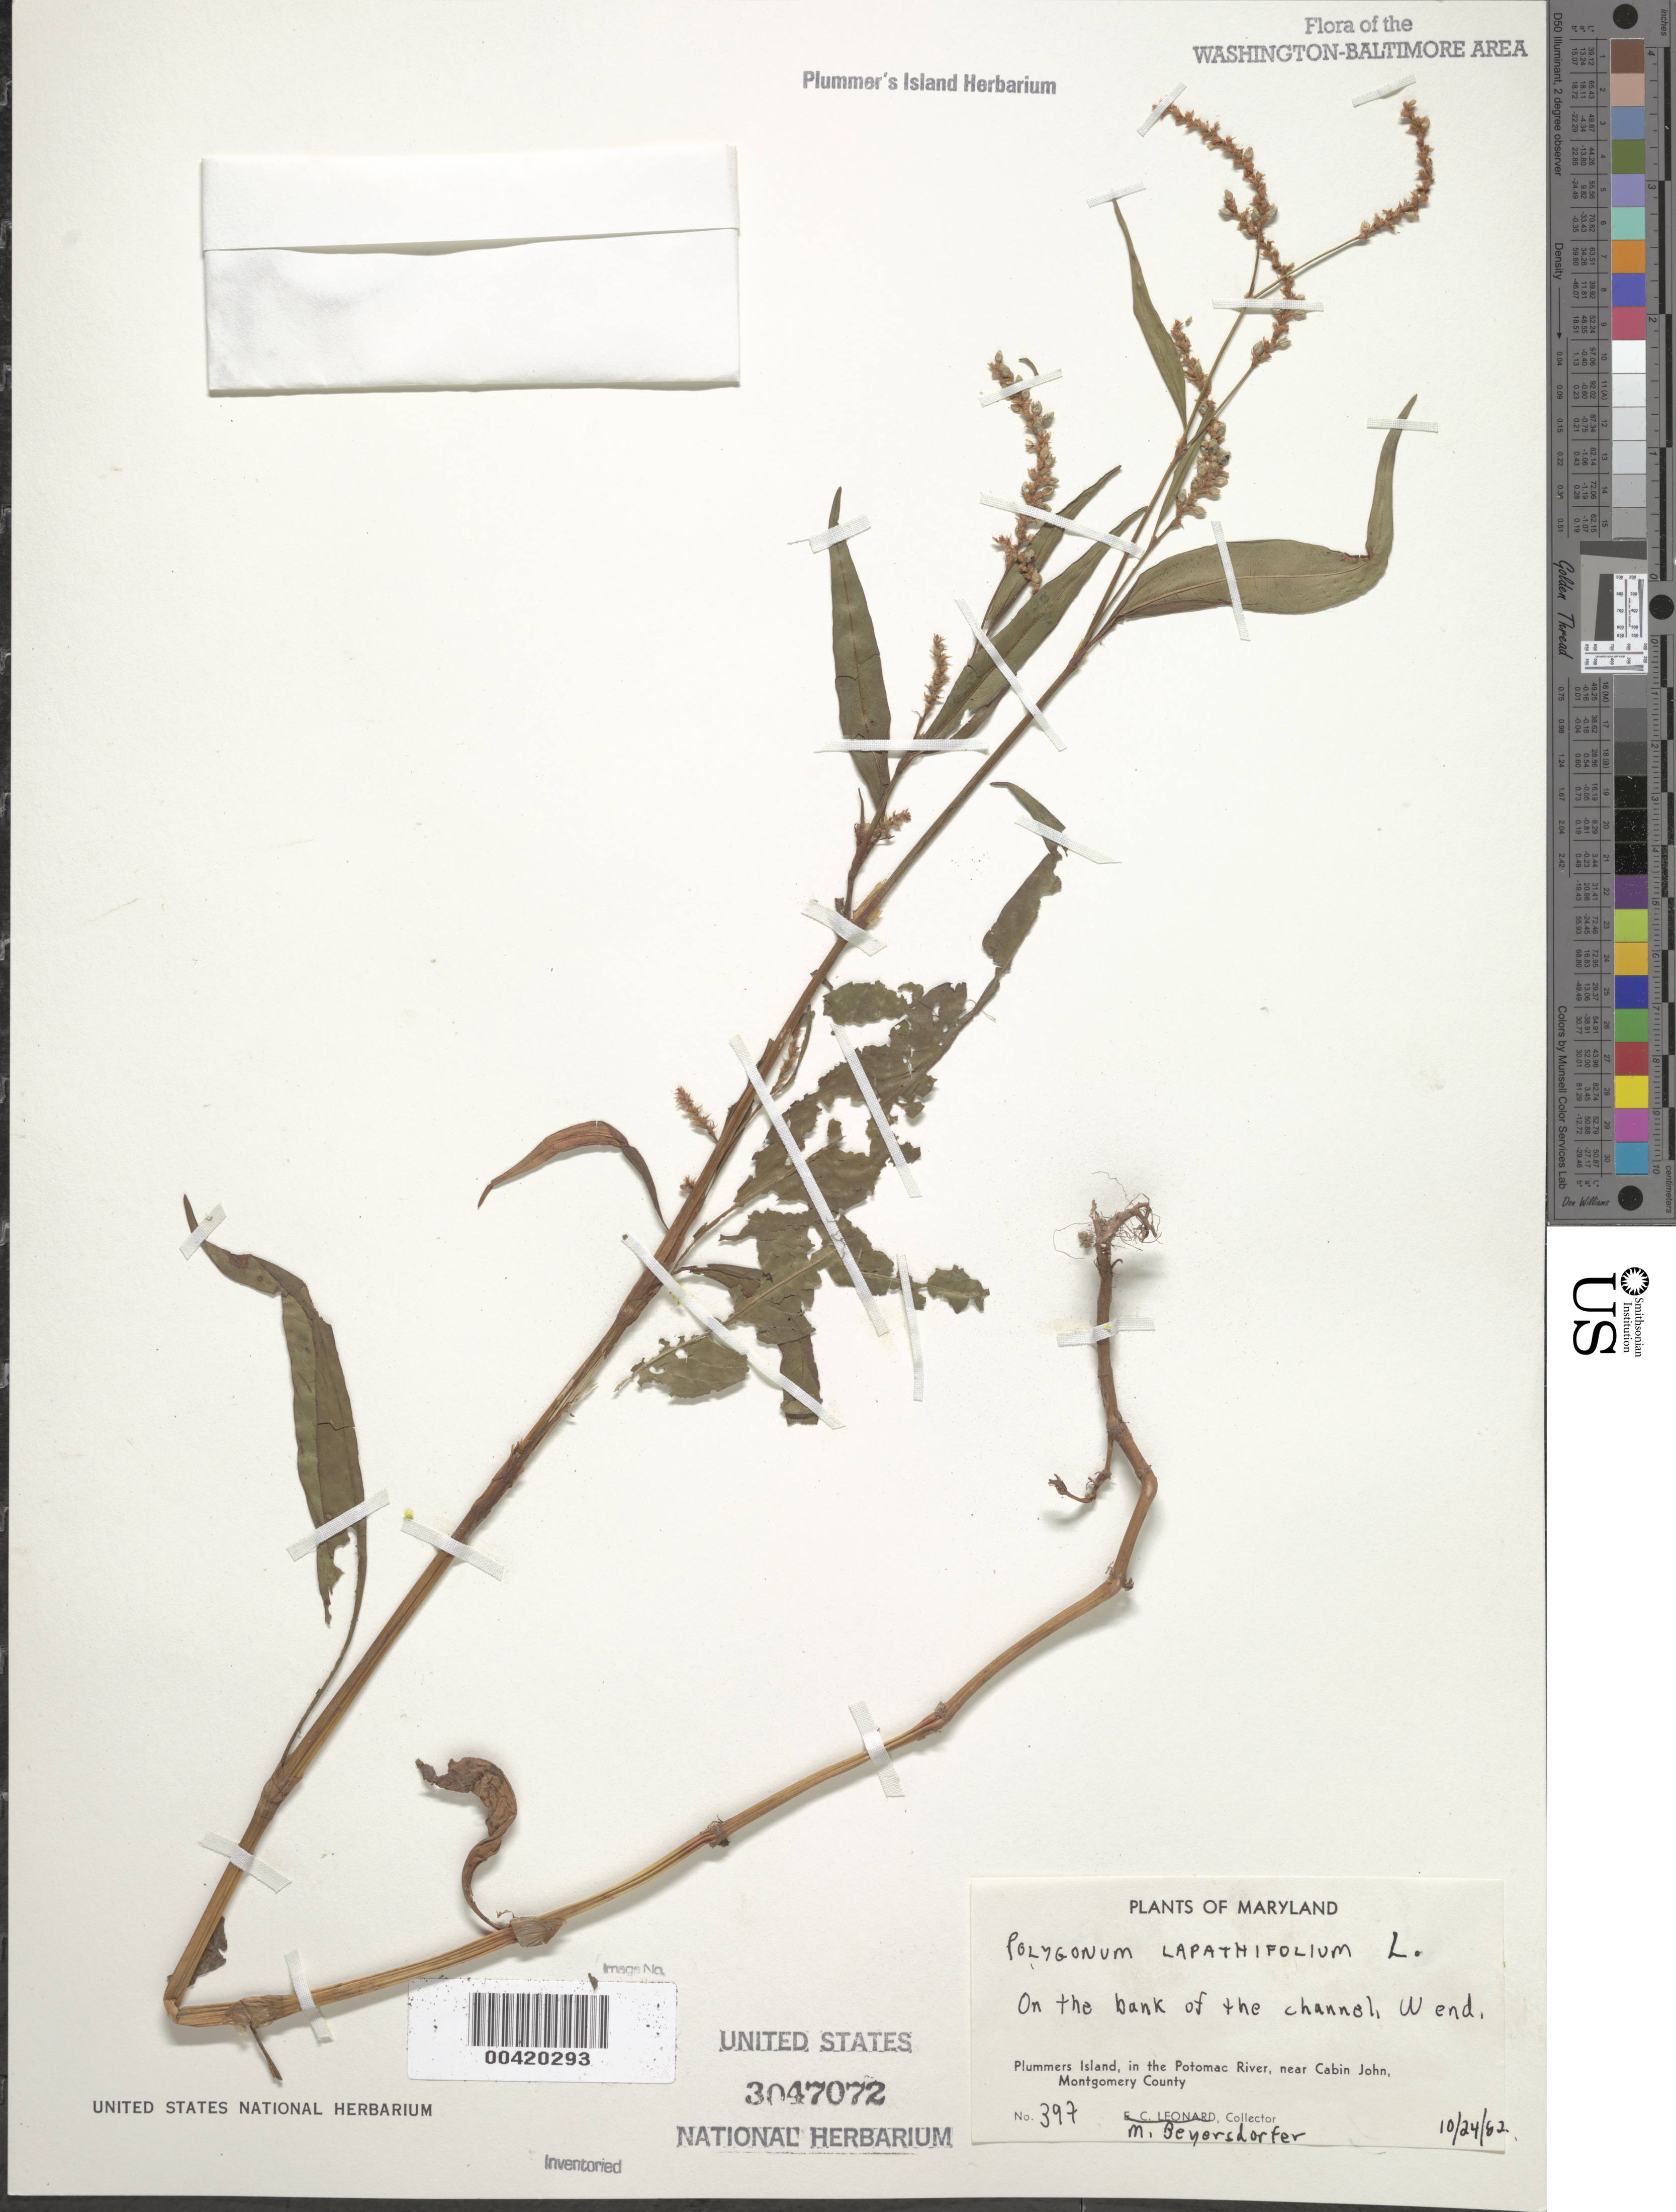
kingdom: Plantae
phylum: Tracheophyta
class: Magnoliopsida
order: Caryophyllales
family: Polygonaceae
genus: Polygonum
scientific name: Polygonum lapathifolium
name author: L.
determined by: Atha, D. E.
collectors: M. Beyersdorfer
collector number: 397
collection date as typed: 24 Oct 1982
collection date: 1982-10-24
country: United States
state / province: Maryland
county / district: Montgomery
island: Plummers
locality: Plummer's Island; bank of Channel, west end C. & O. Canal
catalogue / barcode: US 3047072